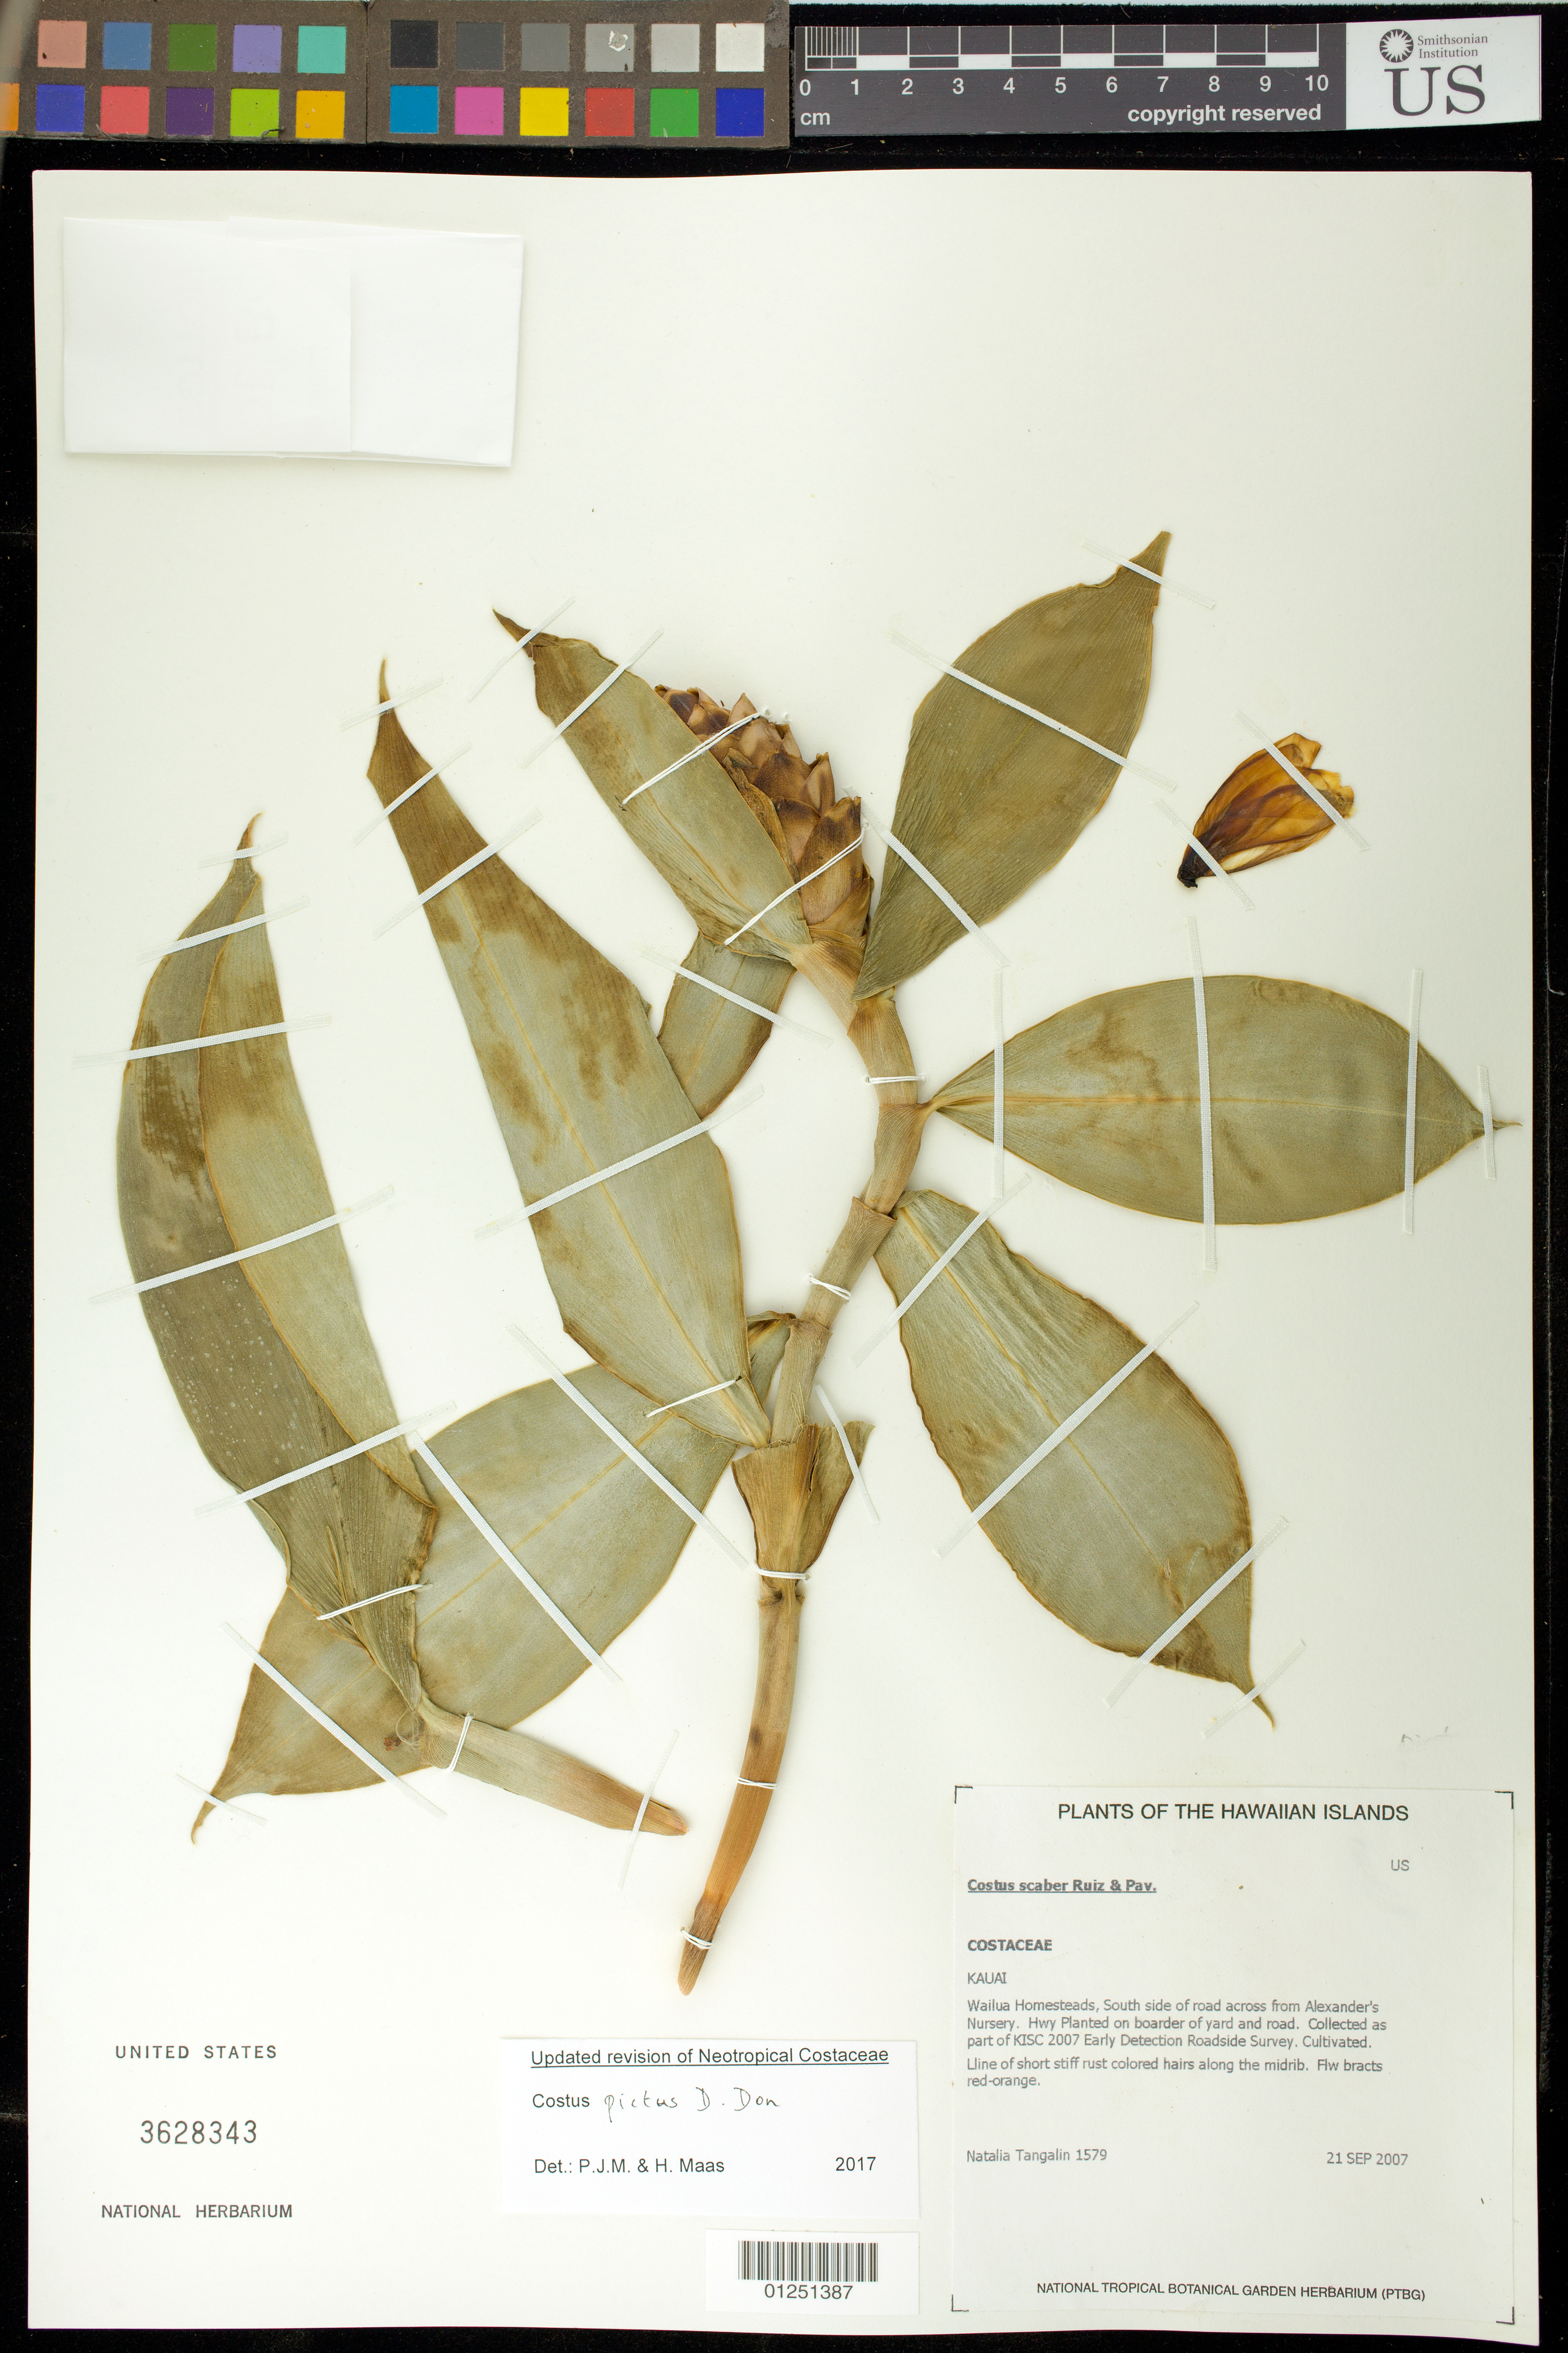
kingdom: Plantae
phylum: Tracheophyta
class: Liliopsida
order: Zingiberales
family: Costaceae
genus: Costus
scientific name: Costus pictus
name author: D. Don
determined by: Maas, Paul J.; Maas, H.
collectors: N. Tangalin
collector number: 1579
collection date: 2007-09-21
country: United States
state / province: Hawaii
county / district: Kauai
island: Kaua'i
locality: Wailua Homesteads, south side of road across from Alexander's Nursery.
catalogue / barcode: US 3628343